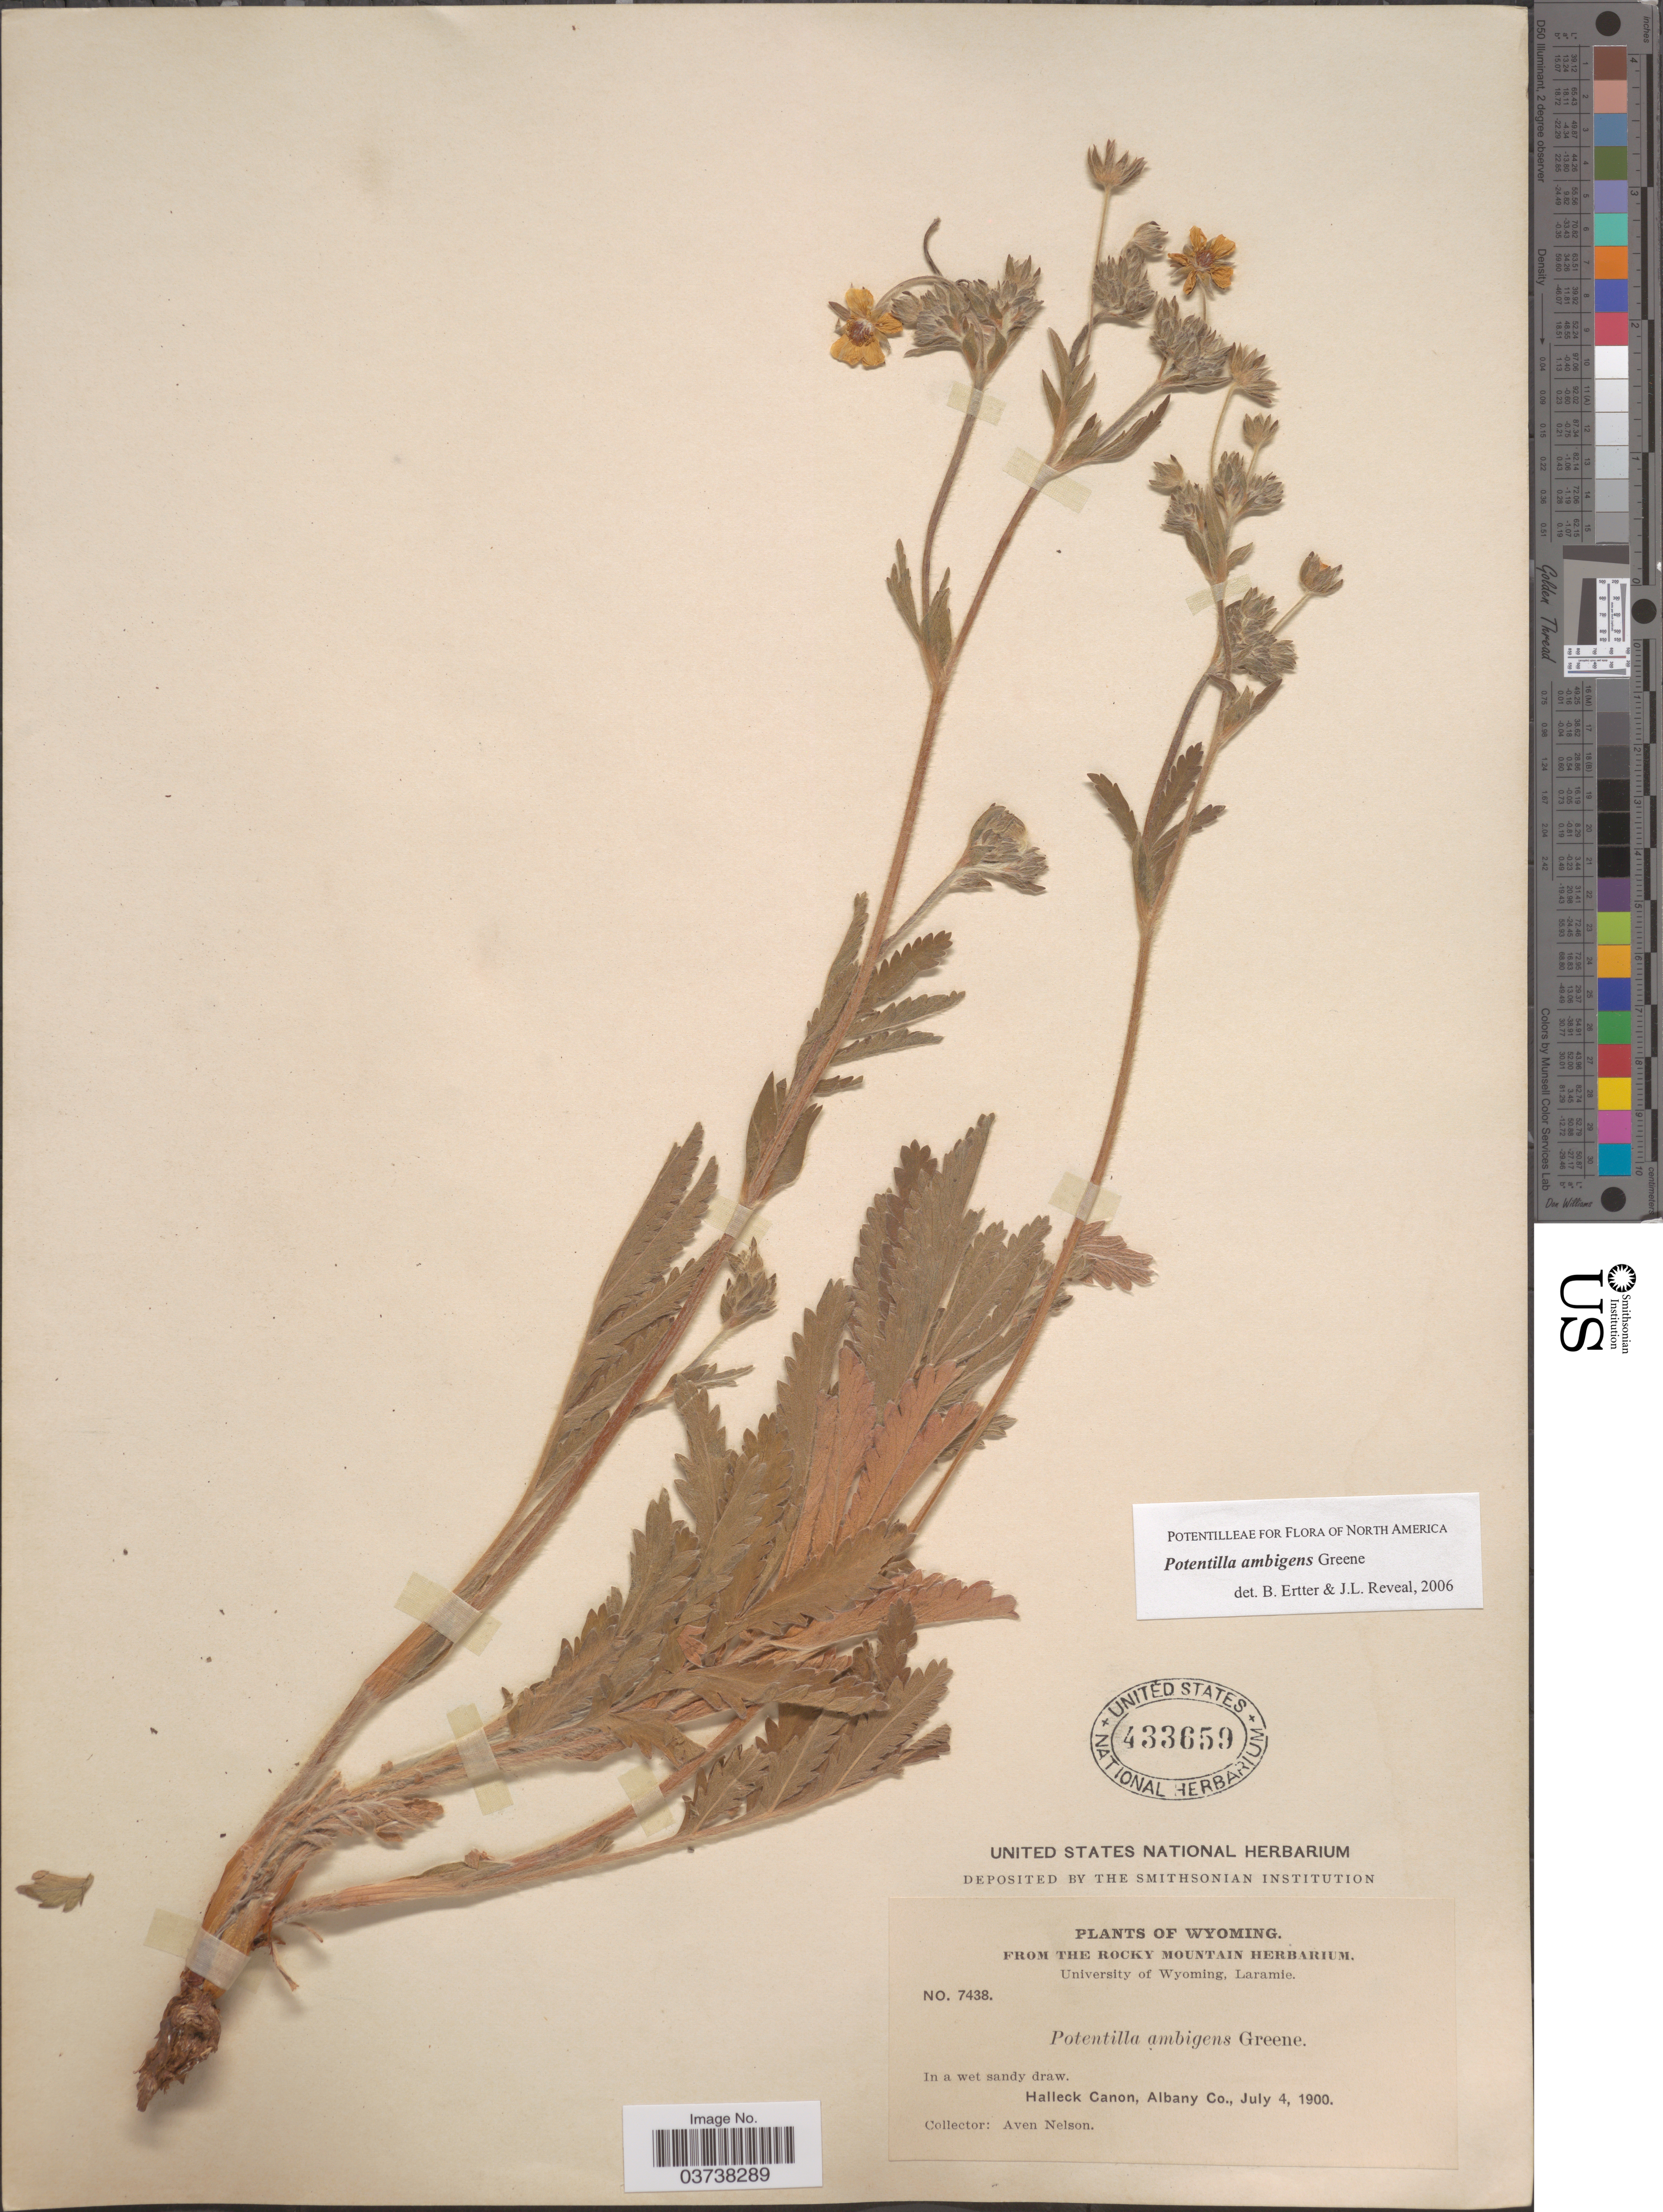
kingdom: Plantae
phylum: Tracheophyta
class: Magnoliopsida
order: Rosales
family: Rosaceae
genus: Potentilla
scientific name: Potentilla ambigens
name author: Greene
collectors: A. Nelson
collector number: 7438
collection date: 1900-07-04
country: United States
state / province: Wyoming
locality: Halleck Canon, Albany Co.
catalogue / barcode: US 433659